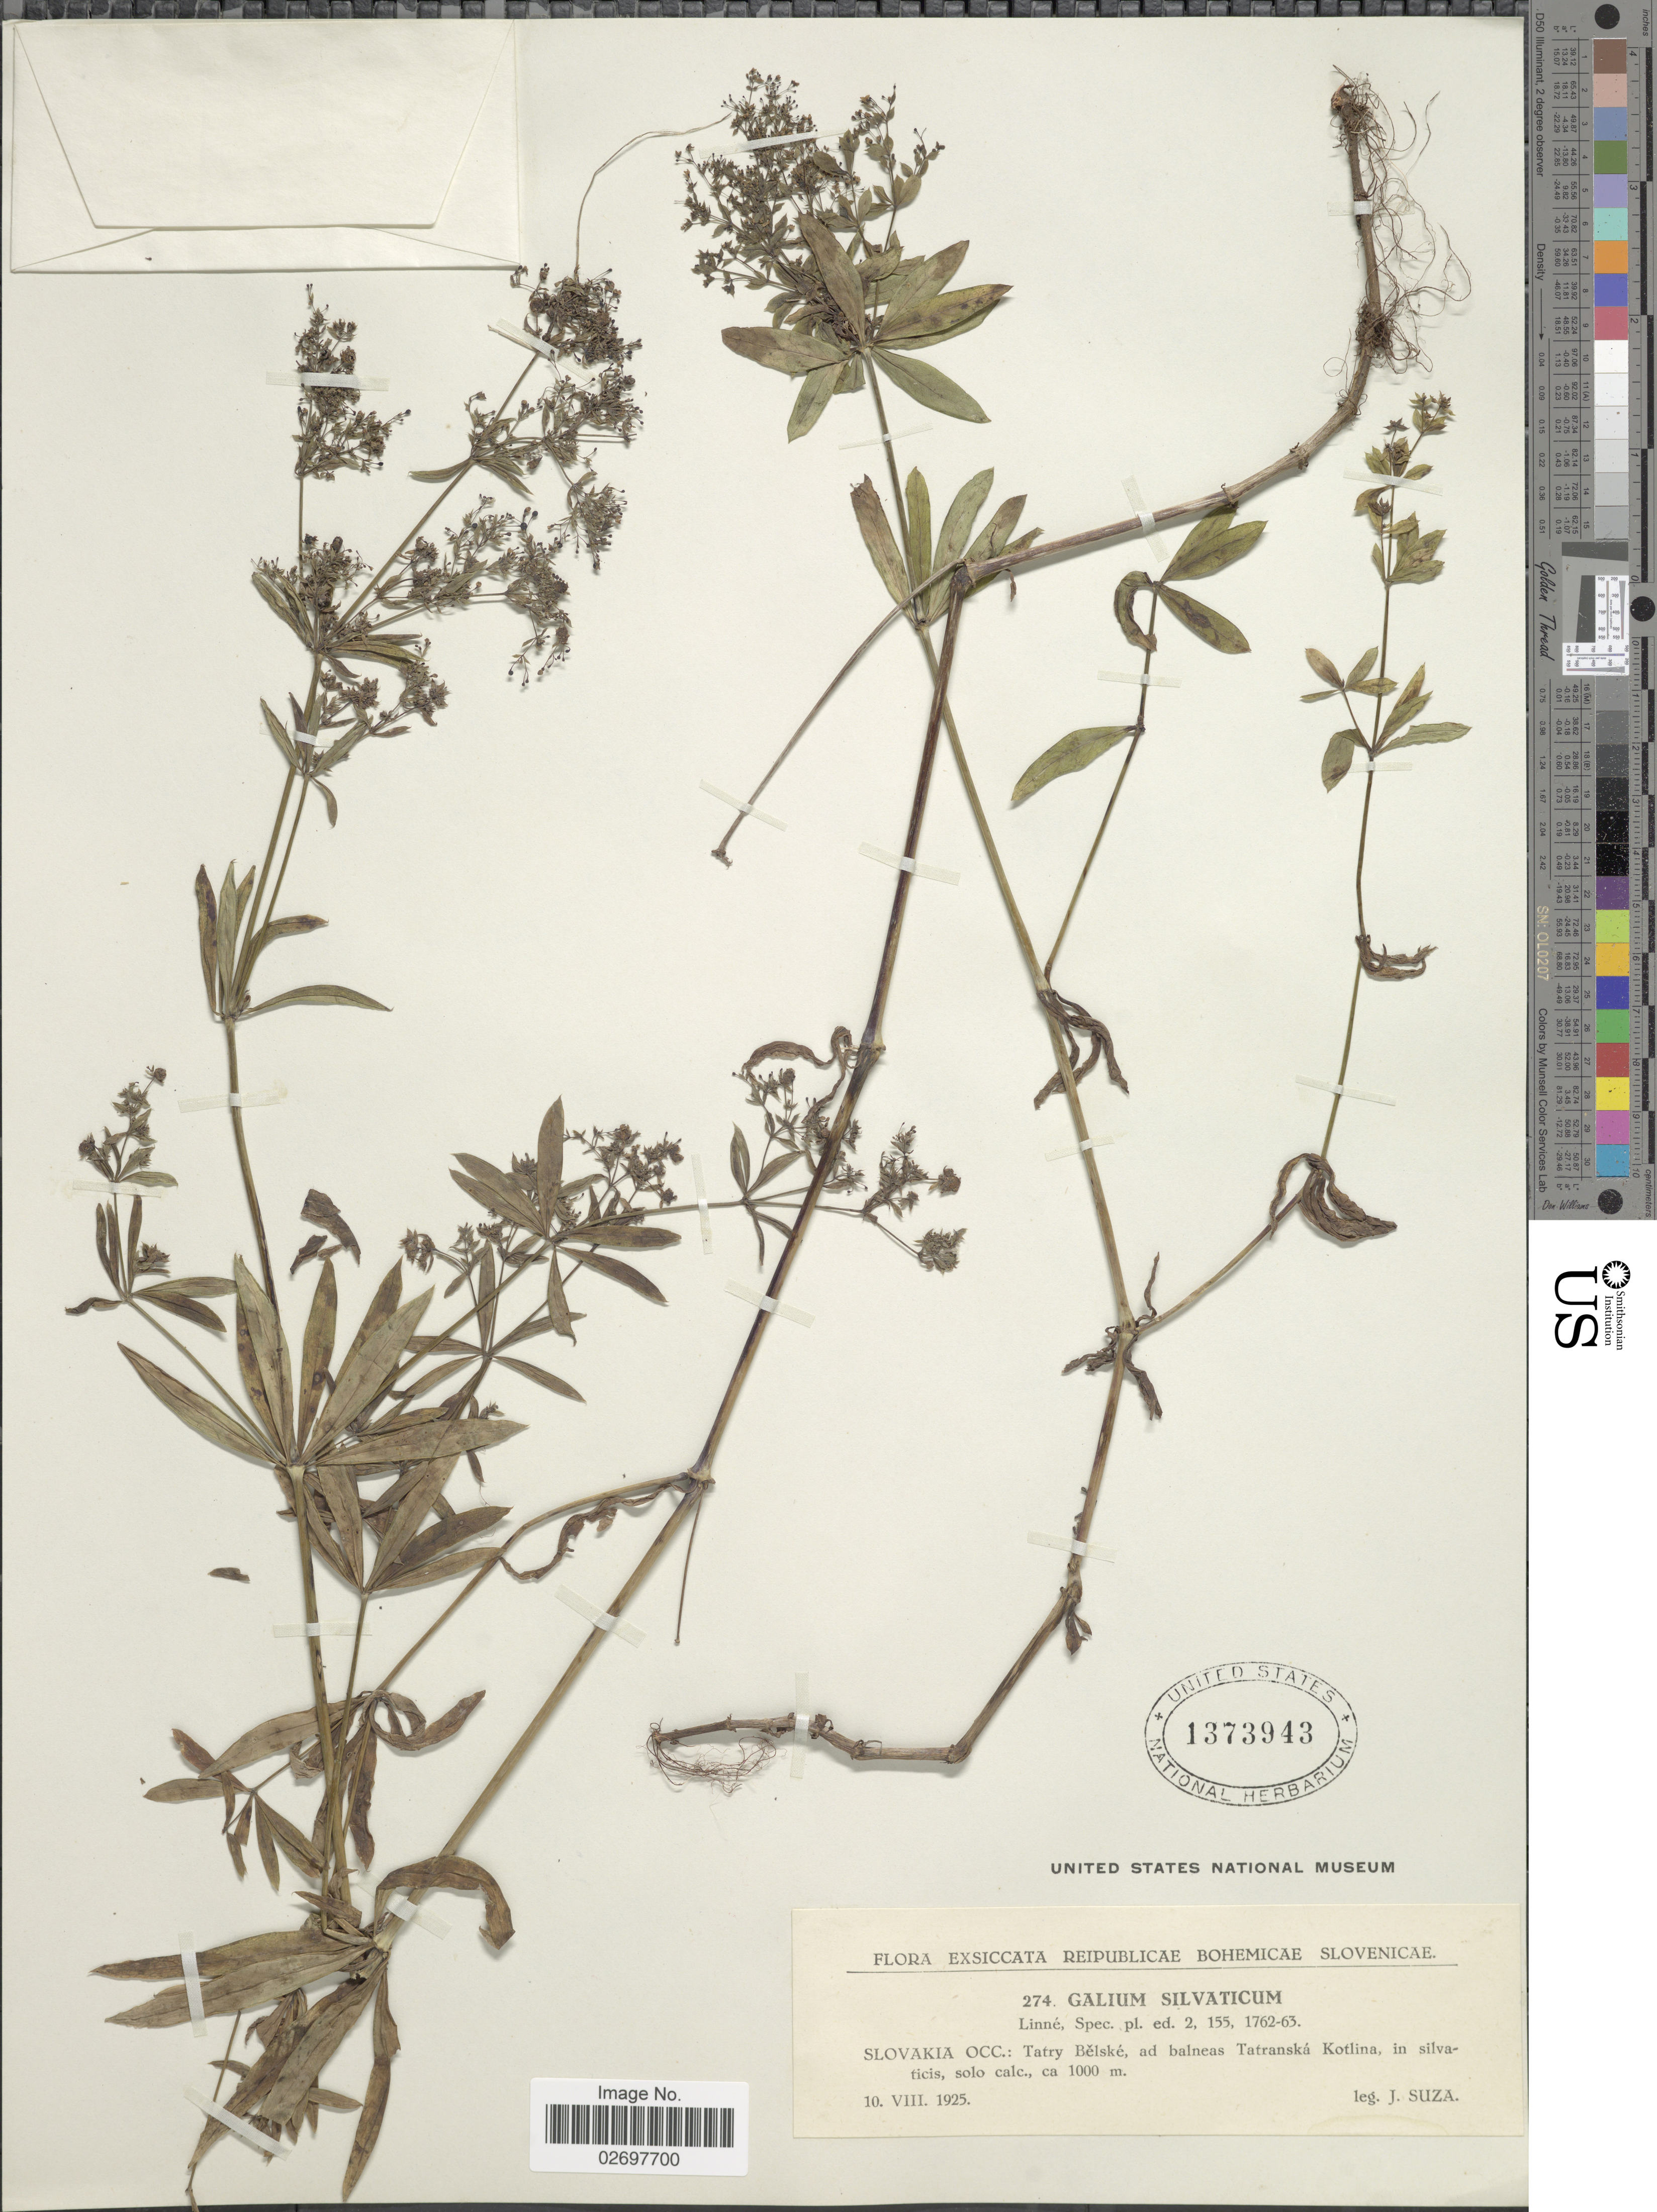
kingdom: Plantae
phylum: Tracheophyta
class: Magnoliopsida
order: Gentianales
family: Rubiaceae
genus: Galium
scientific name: Galium silvaticum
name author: L.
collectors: J. Suza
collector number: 274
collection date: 1925-08-10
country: Slovenia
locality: Slovakia Occ.: Tatry Belske, ad balneas Tatranska Kotlina, in silvaticis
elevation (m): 1000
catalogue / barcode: US 1373943